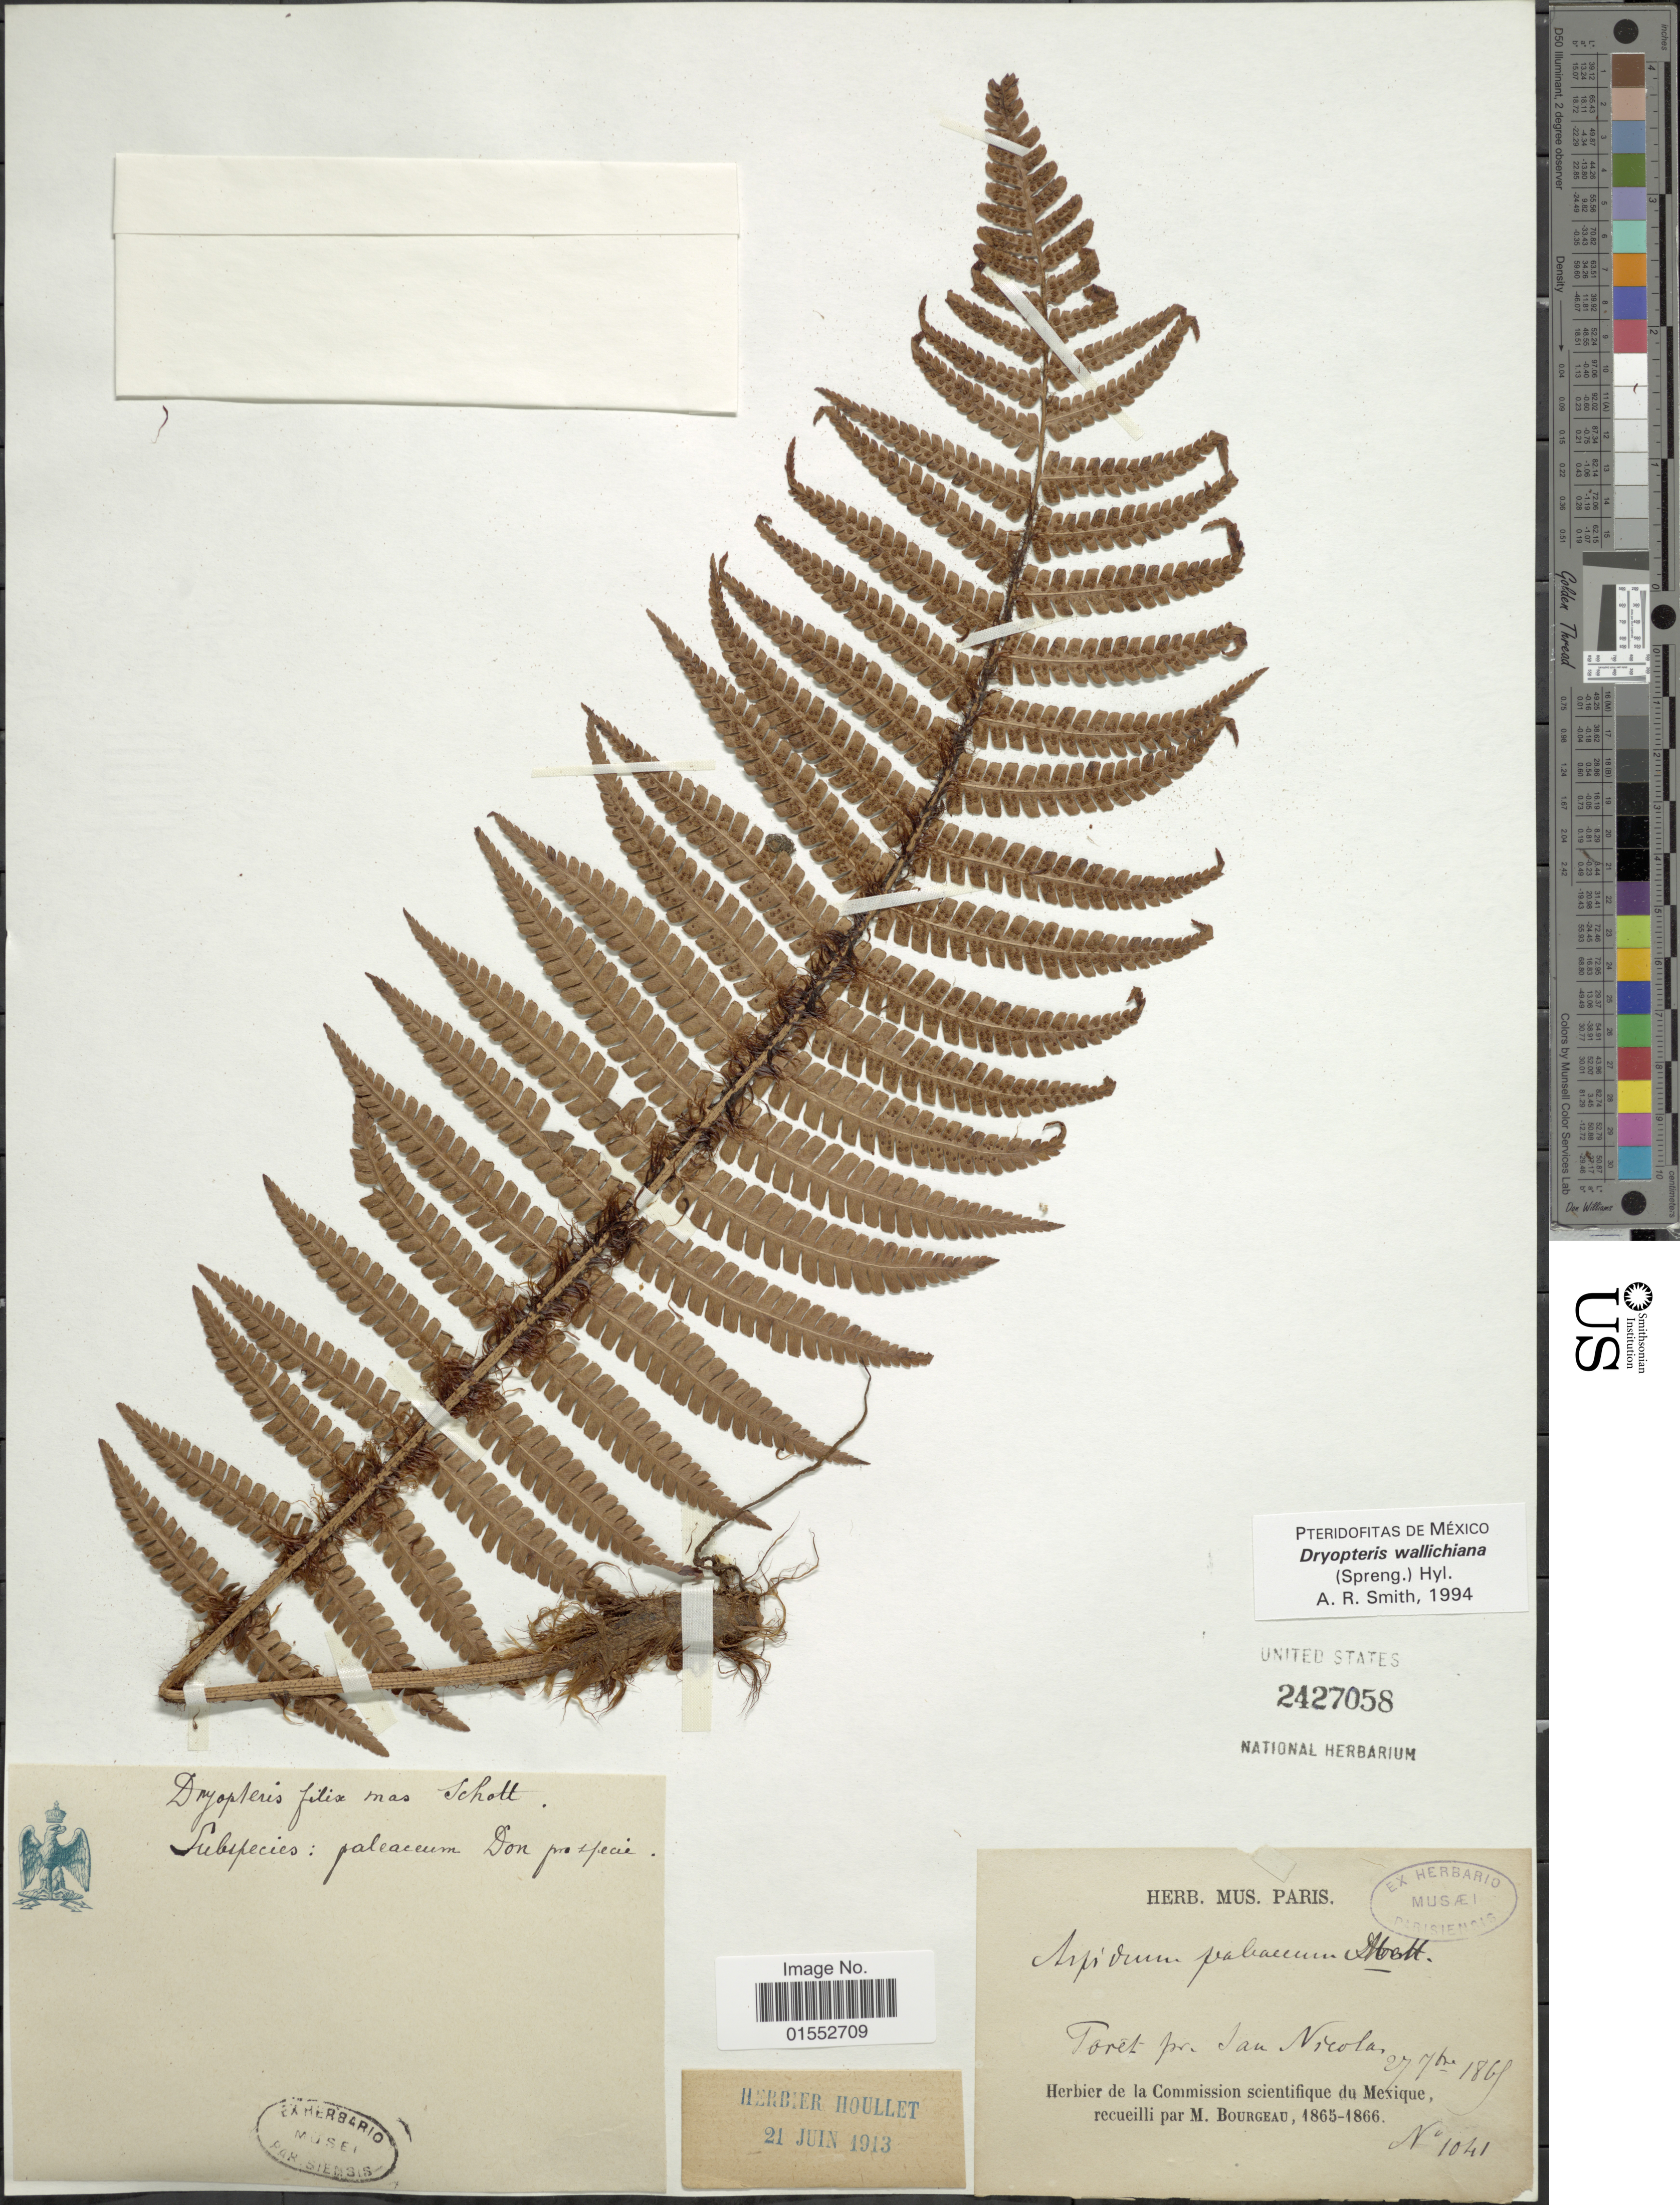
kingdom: Plantae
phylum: Tracheophyta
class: Polypodiopsida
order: Polypodiales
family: Dryopteridaceae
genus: Dryopteris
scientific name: Dryopteris wallichiana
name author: (Spreng.) Hyl.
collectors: M. Bourgeau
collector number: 1041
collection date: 1865-09-27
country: Mexico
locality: Forêt pr. San Nicolas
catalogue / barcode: US 2427058